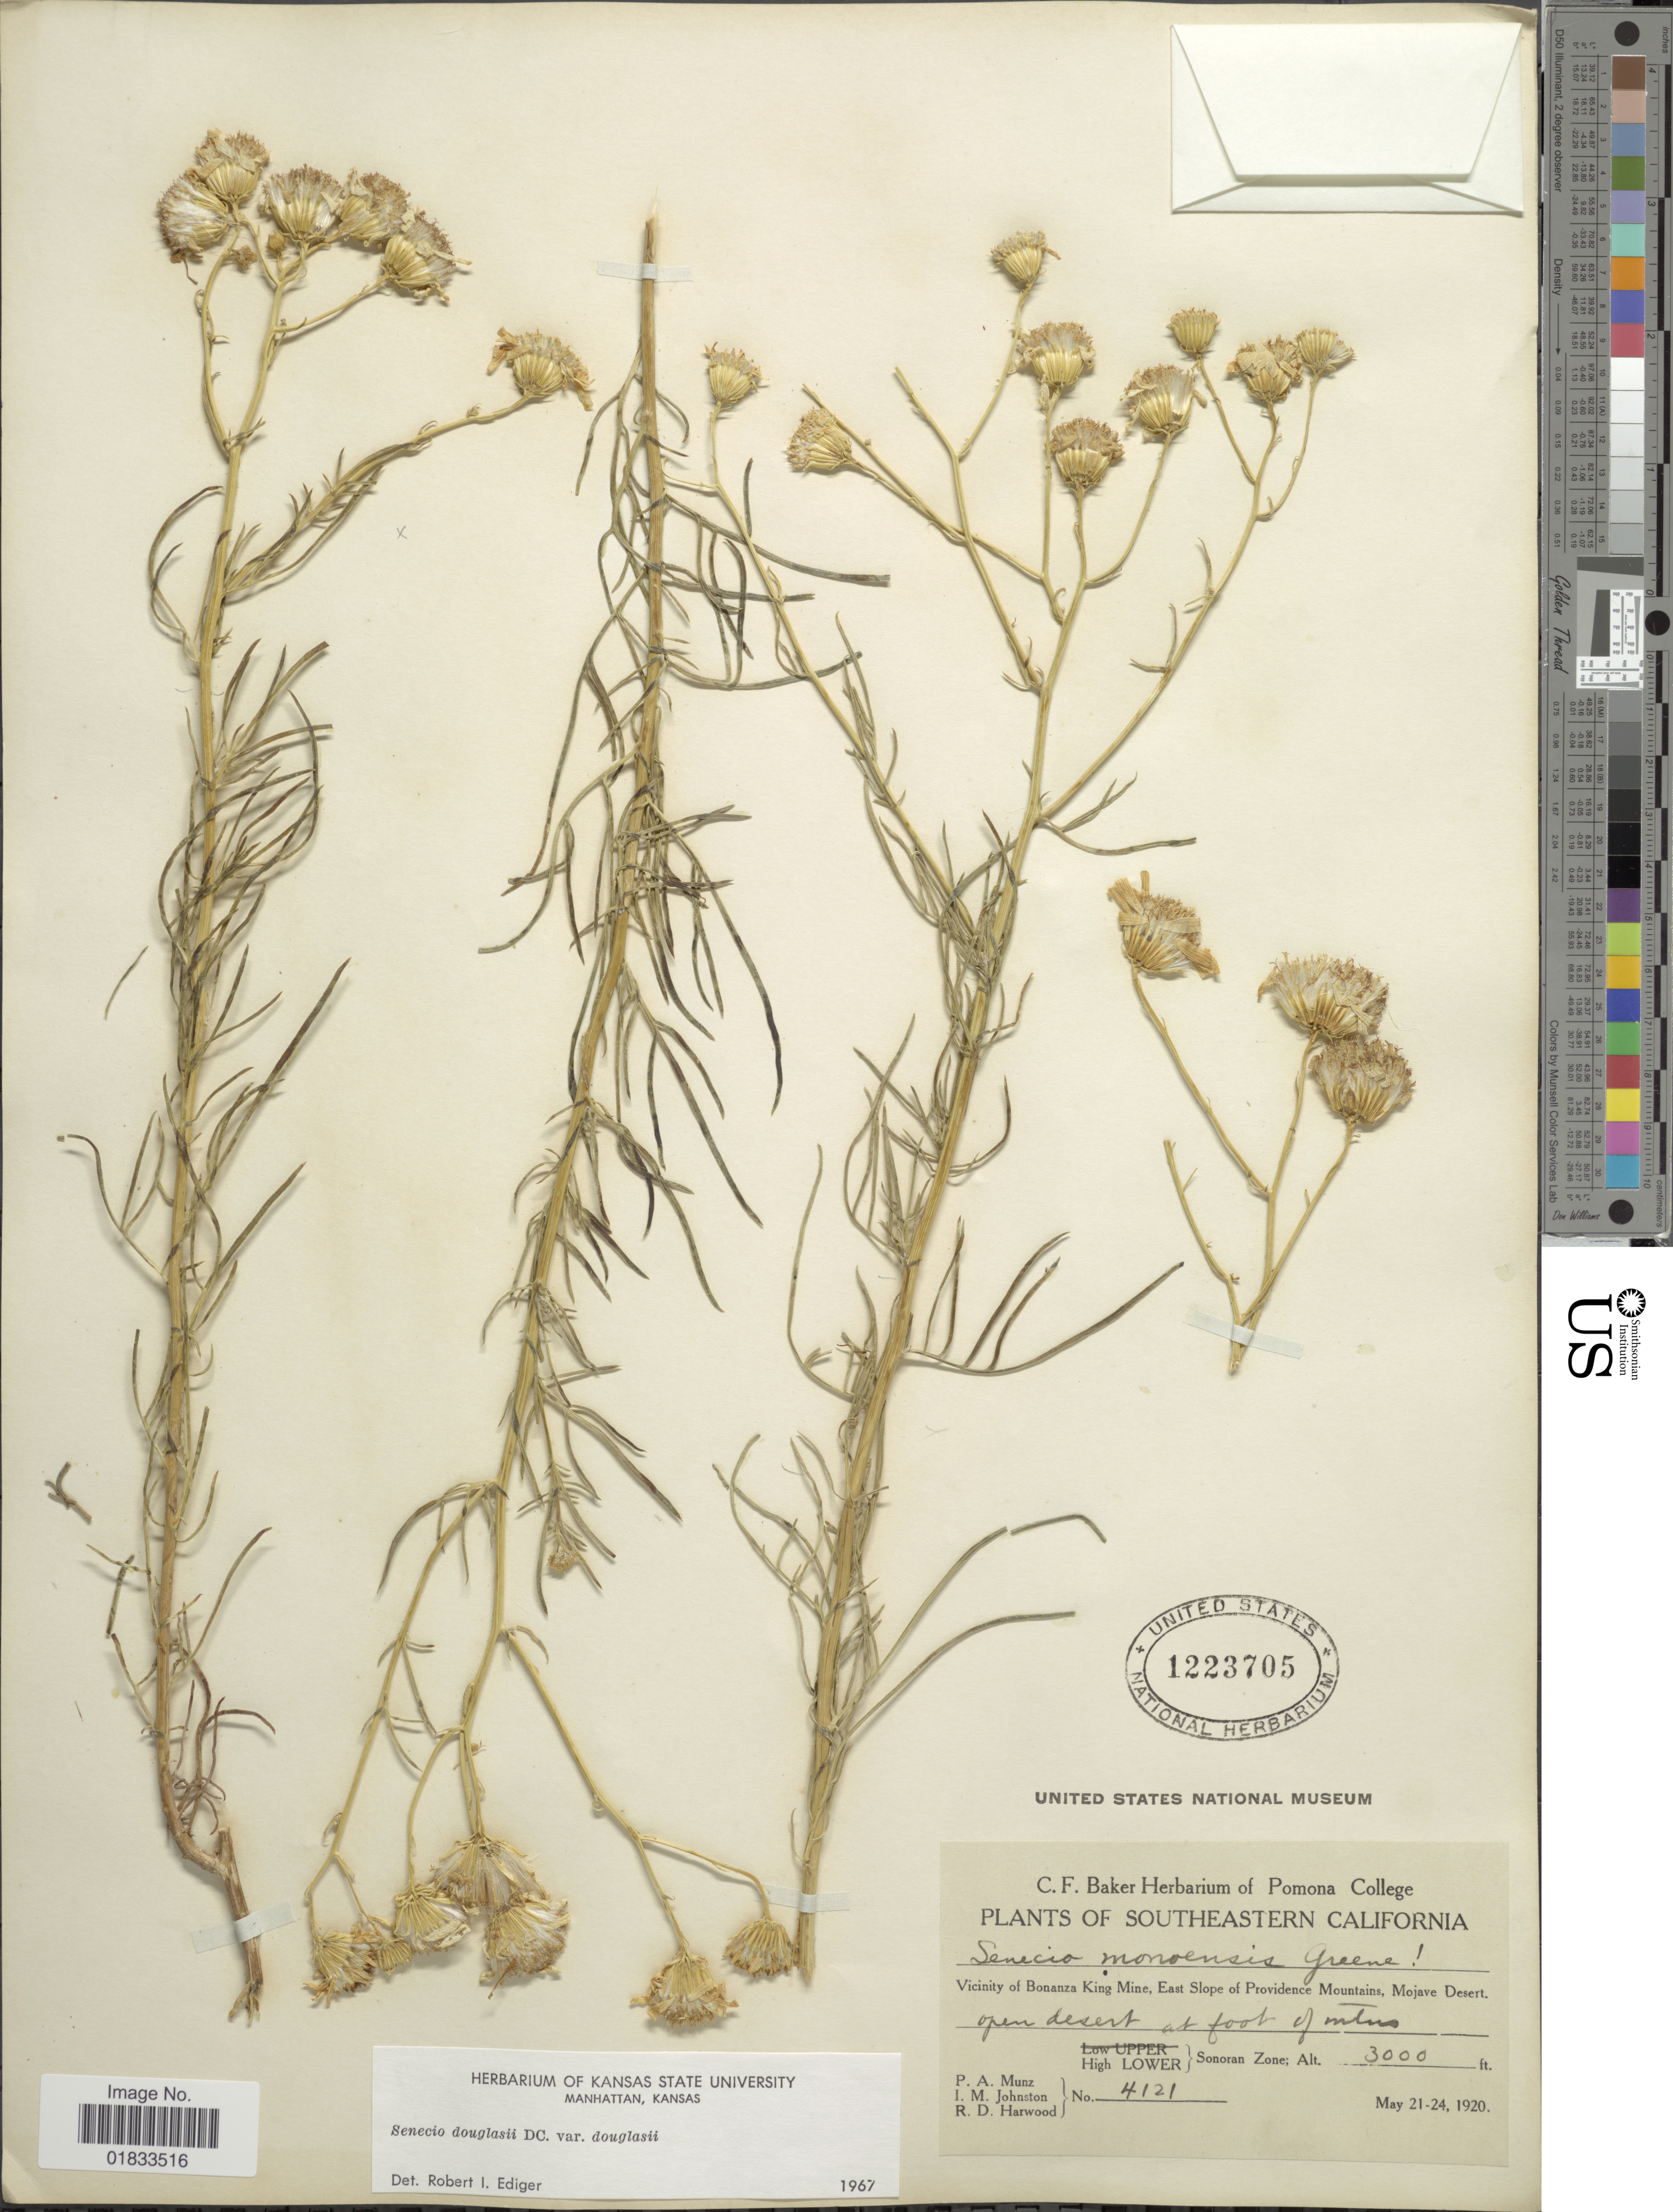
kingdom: Plantae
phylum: Tracheophyta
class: Magnoliopsida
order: Asterales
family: Asteraceae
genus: Senecio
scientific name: Senecio flaccidus var. douglasii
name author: (DC.) B.L. Turner & T.M. Barkley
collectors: P. A. Munz, I.M. Johnston & R. Harwood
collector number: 4121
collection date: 1920-05-21/1920-05-24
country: United States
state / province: California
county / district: San Bernardino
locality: Southeastern California, vicinity of Bonanza King Mine, East slope of Providence Mountains, Mojave Desert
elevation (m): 914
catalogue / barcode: US 1223705